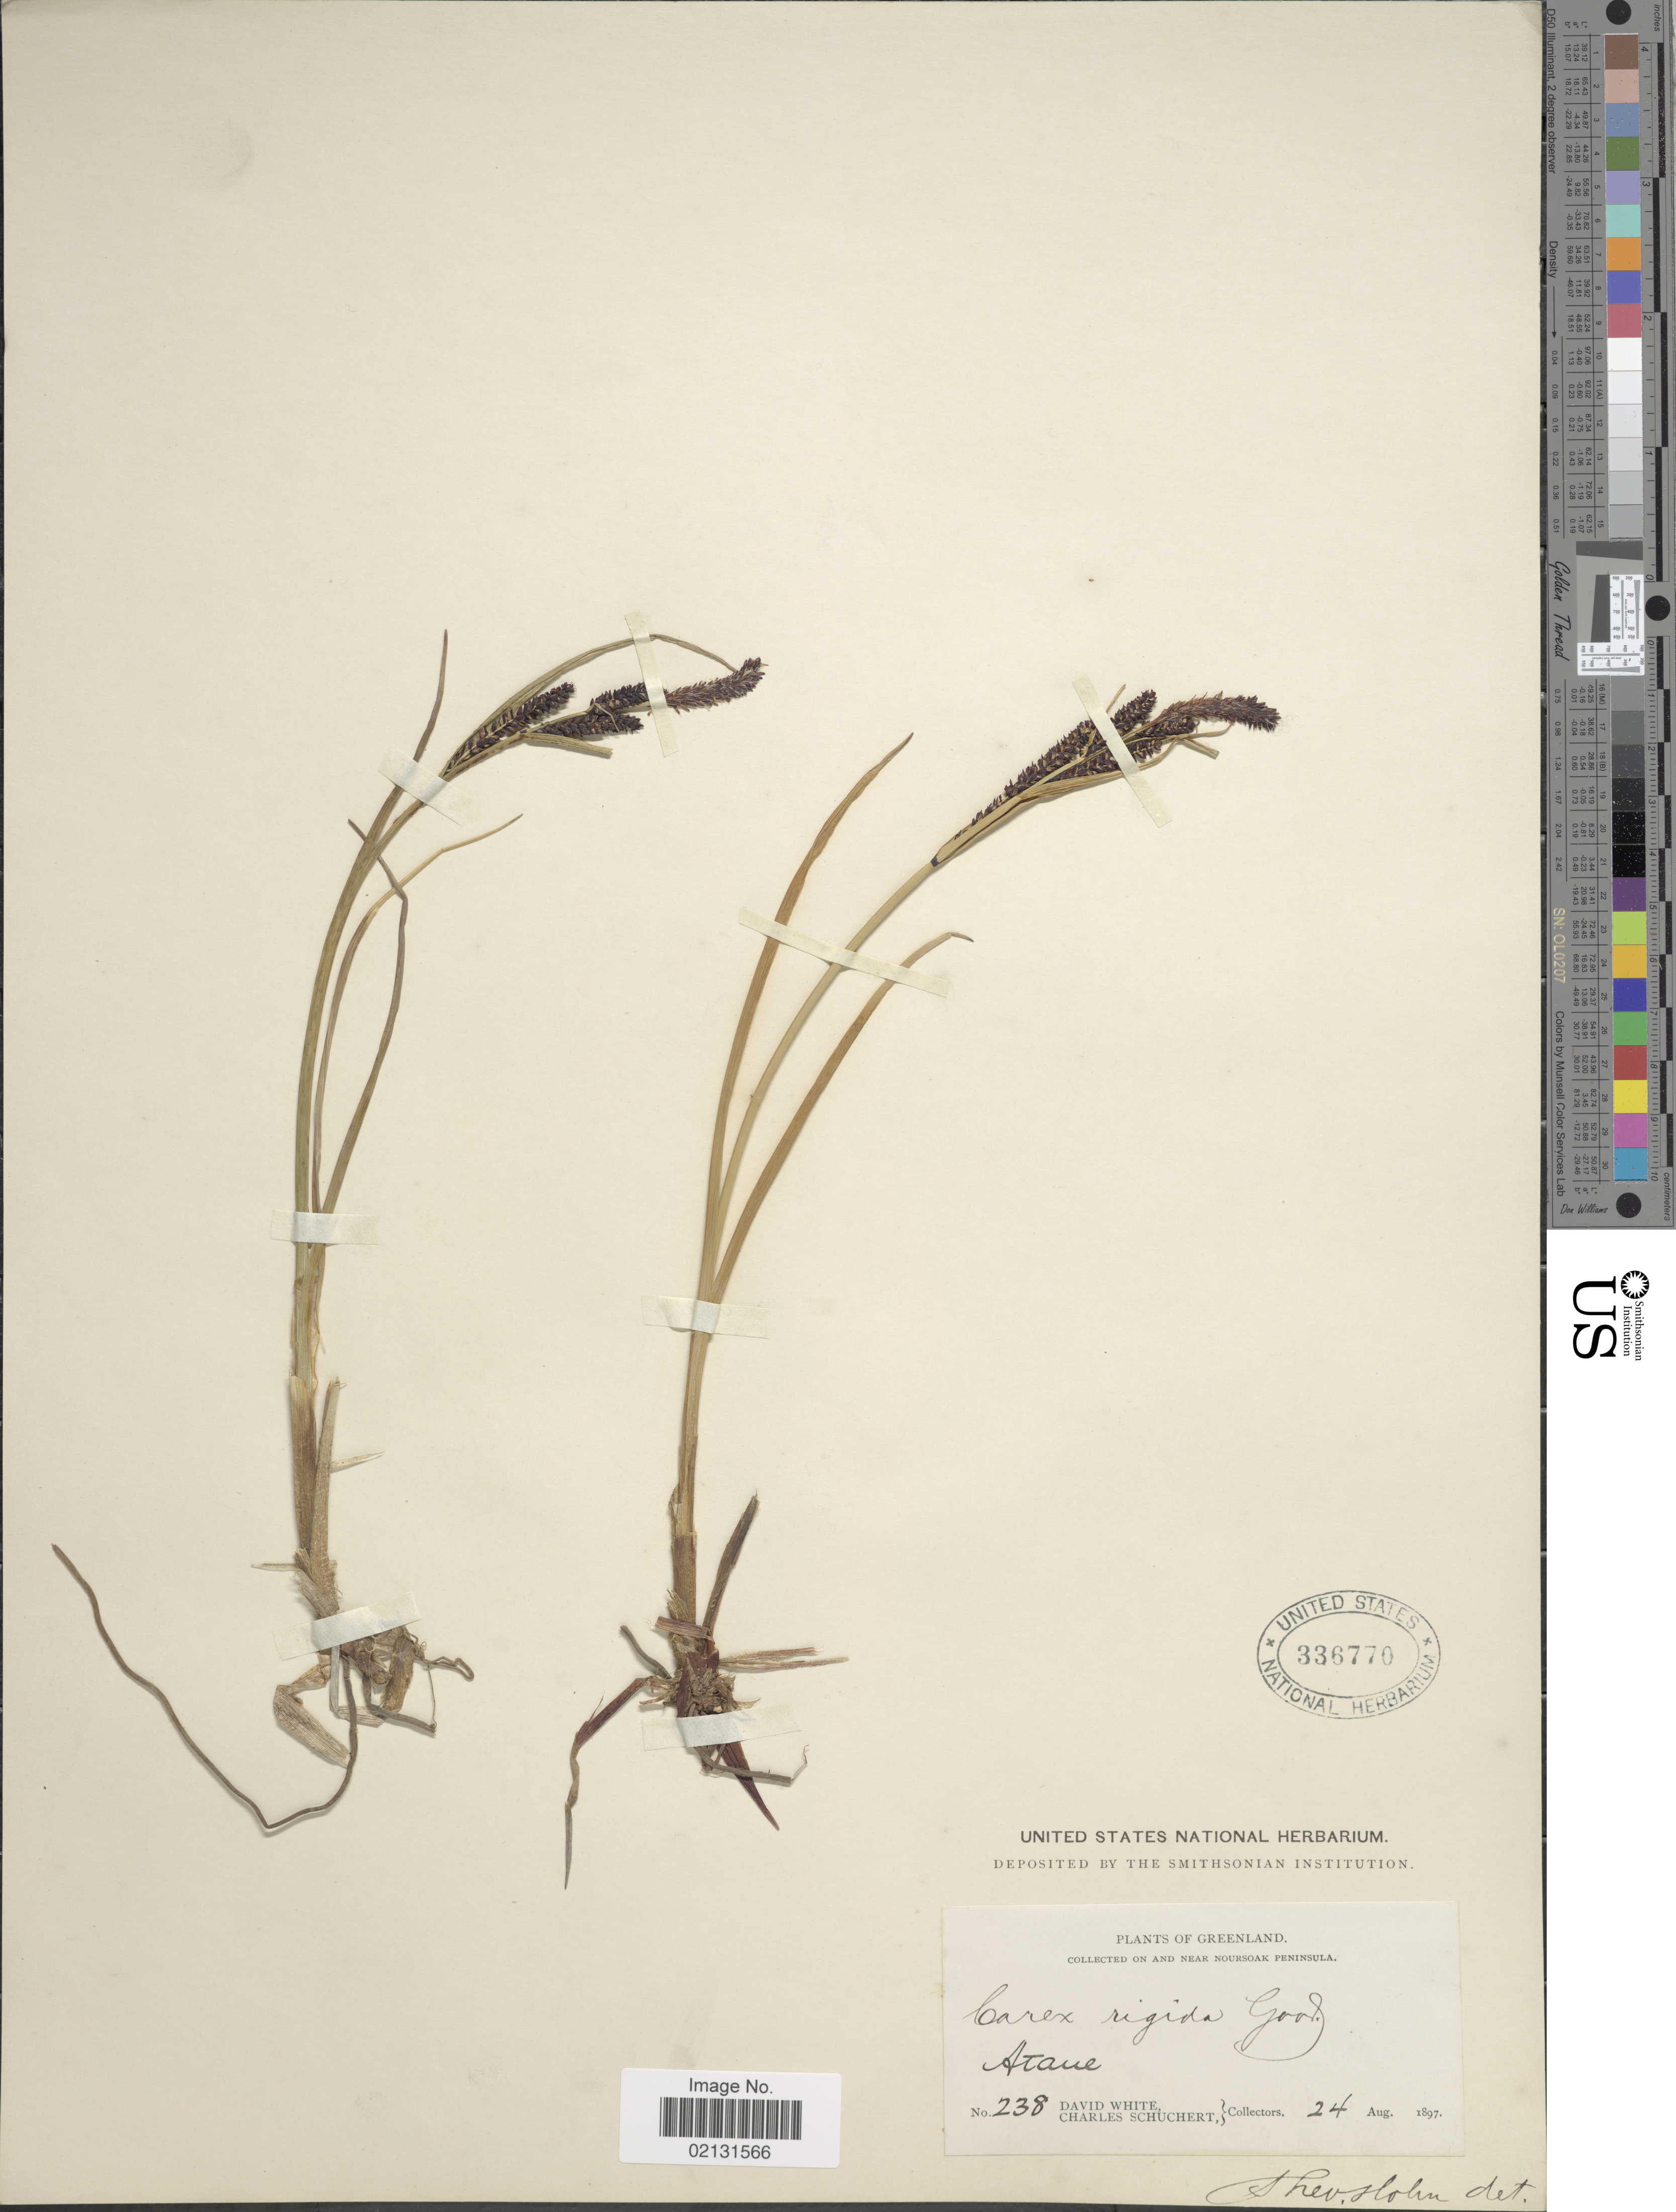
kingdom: Plantae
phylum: Tracheophyta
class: Liliopsida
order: Poales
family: Cyperaceae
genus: Carex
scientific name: Carex bigelowii subsp. bigelowii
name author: Torr. ex Schwein.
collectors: D. White & C. Schuchert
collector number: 238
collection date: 1897-08-24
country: Greenland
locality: On and near Noursoak Peninsula, Ataue.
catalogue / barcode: US 336770